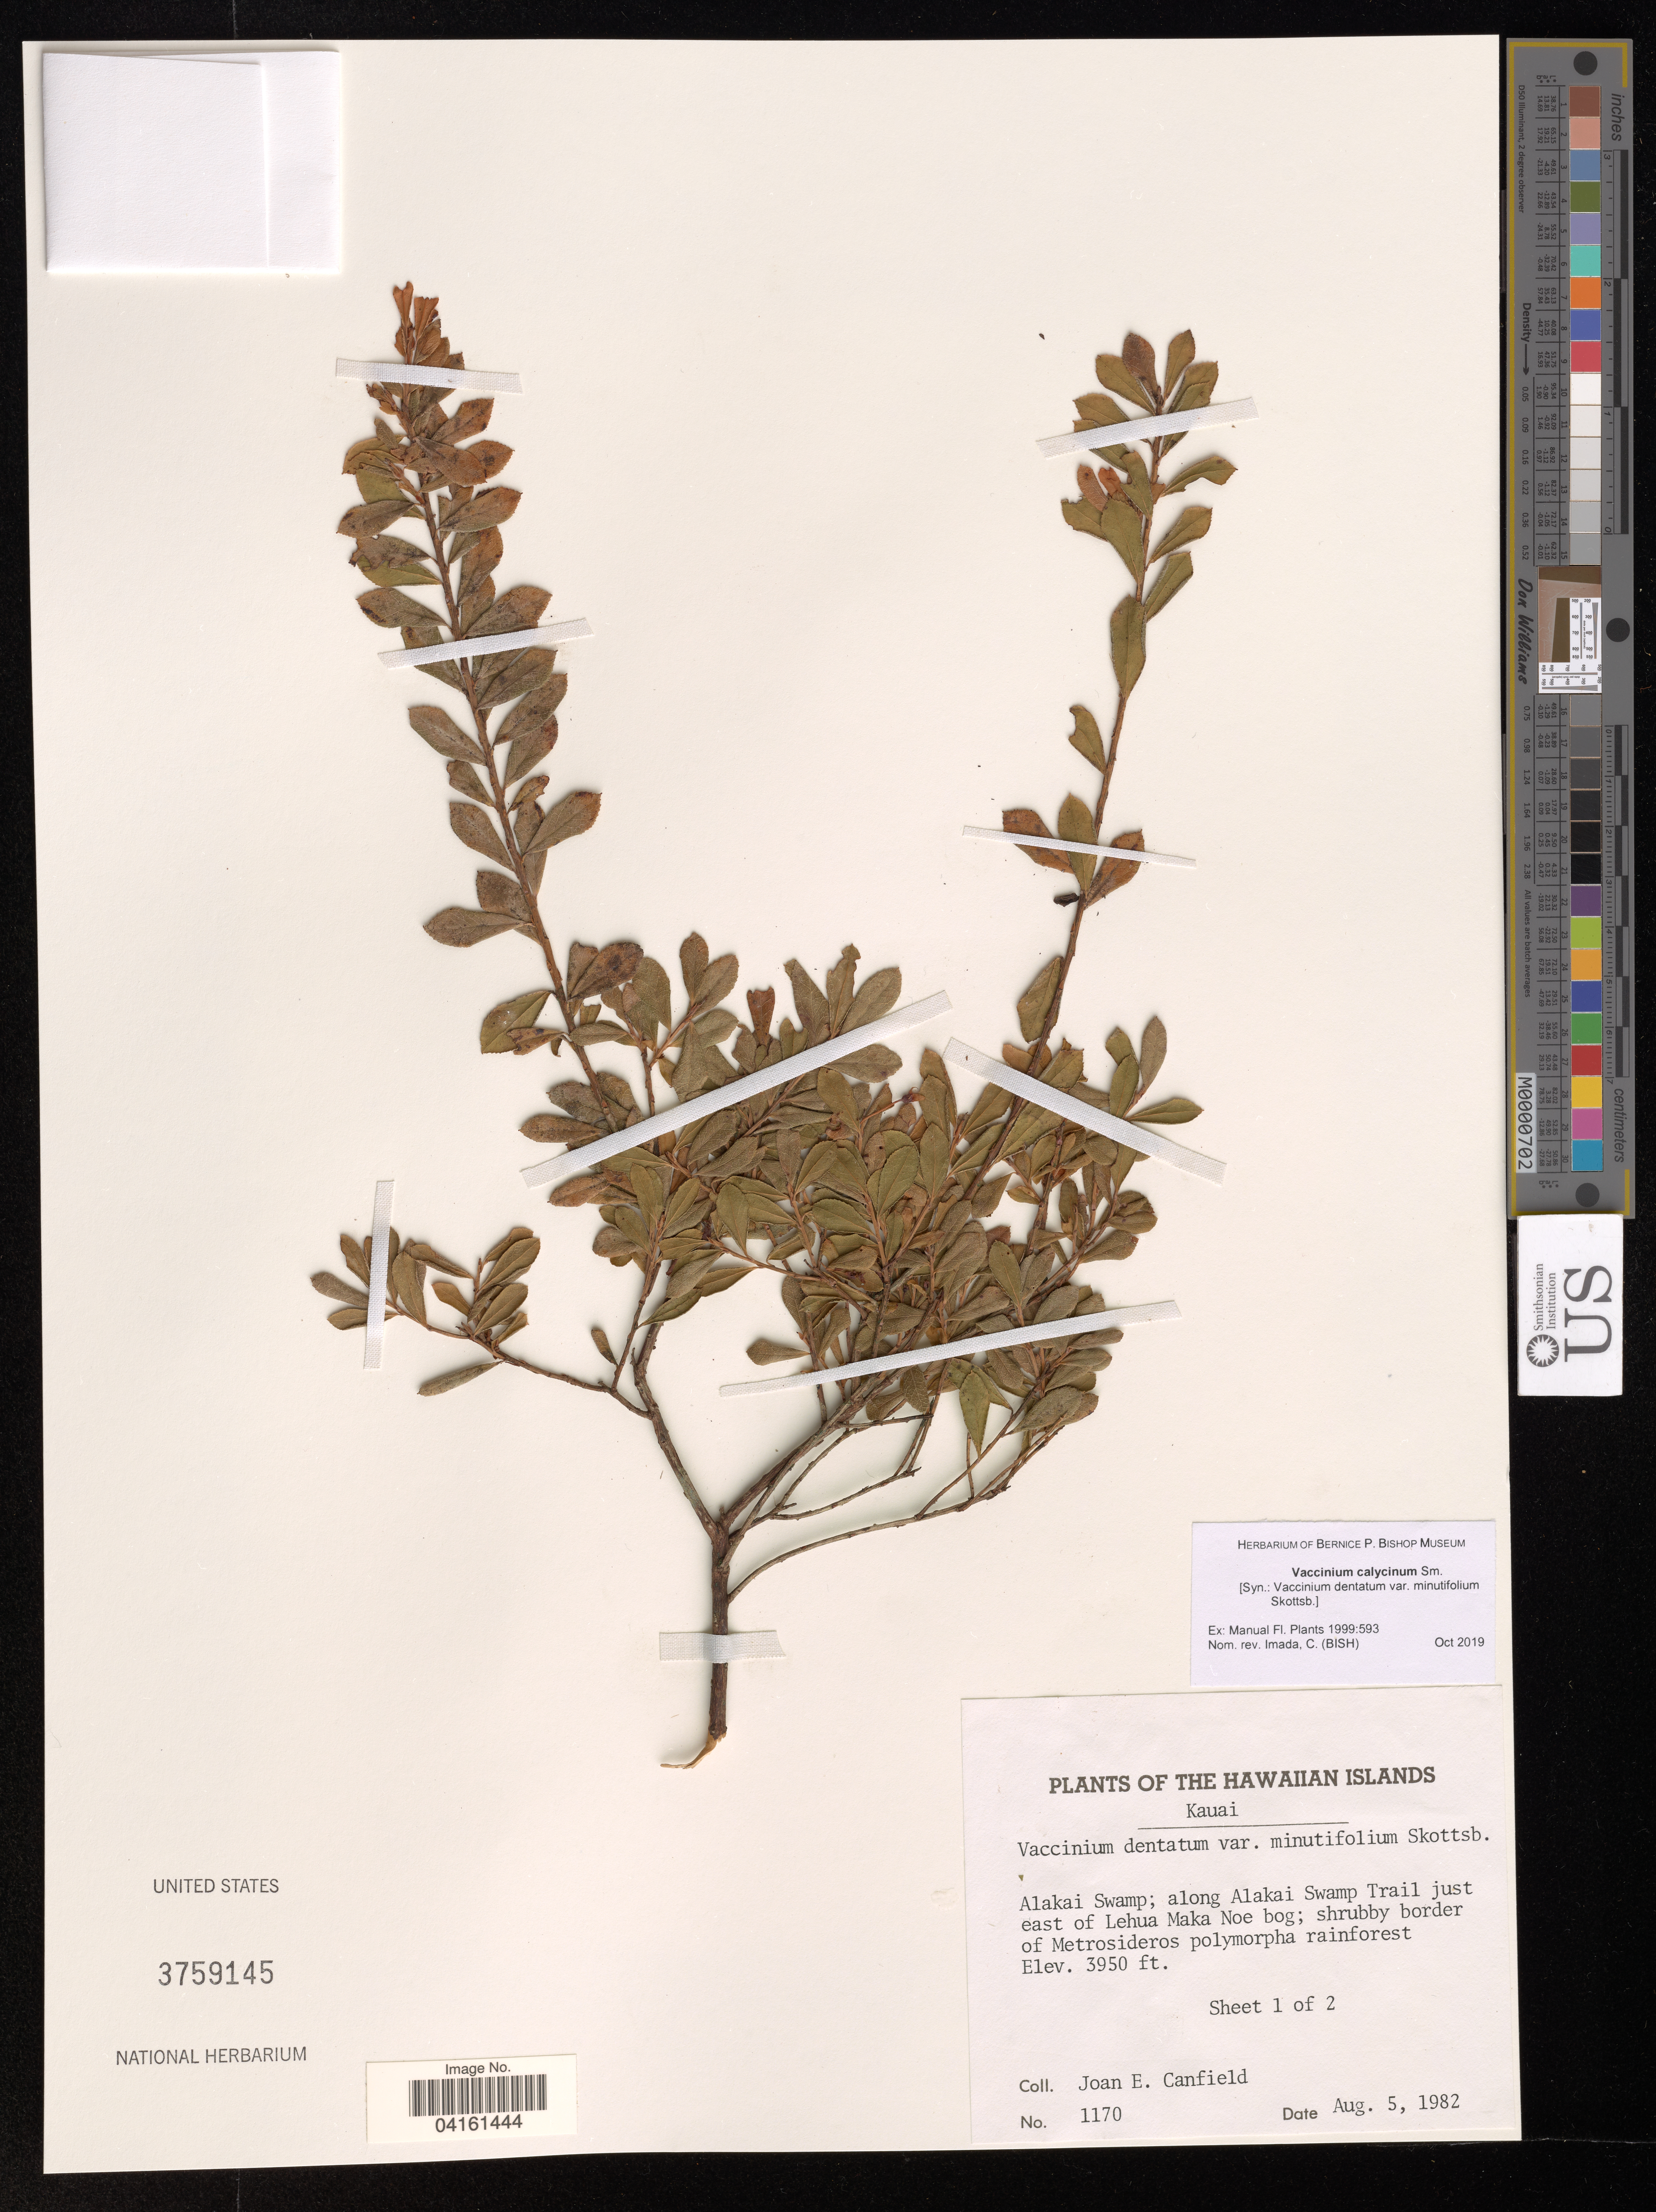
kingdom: Plantae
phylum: Tracheophyta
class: Magnoliopsida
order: Ericales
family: Ericaceae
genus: Vaccinium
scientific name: Vaccinium calycinum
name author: Sm.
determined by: Imada, C.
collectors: J. E. Canfield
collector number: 1170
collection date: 1982-08-05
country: United States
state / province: Hawaii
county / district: Kauai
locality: The Hawaiian Islands. Kauai. Alakai Swamp; along Alakai Swamp Trail just east of Lehua Maka Noe bog.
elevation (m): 1204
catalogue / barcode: US 3759145